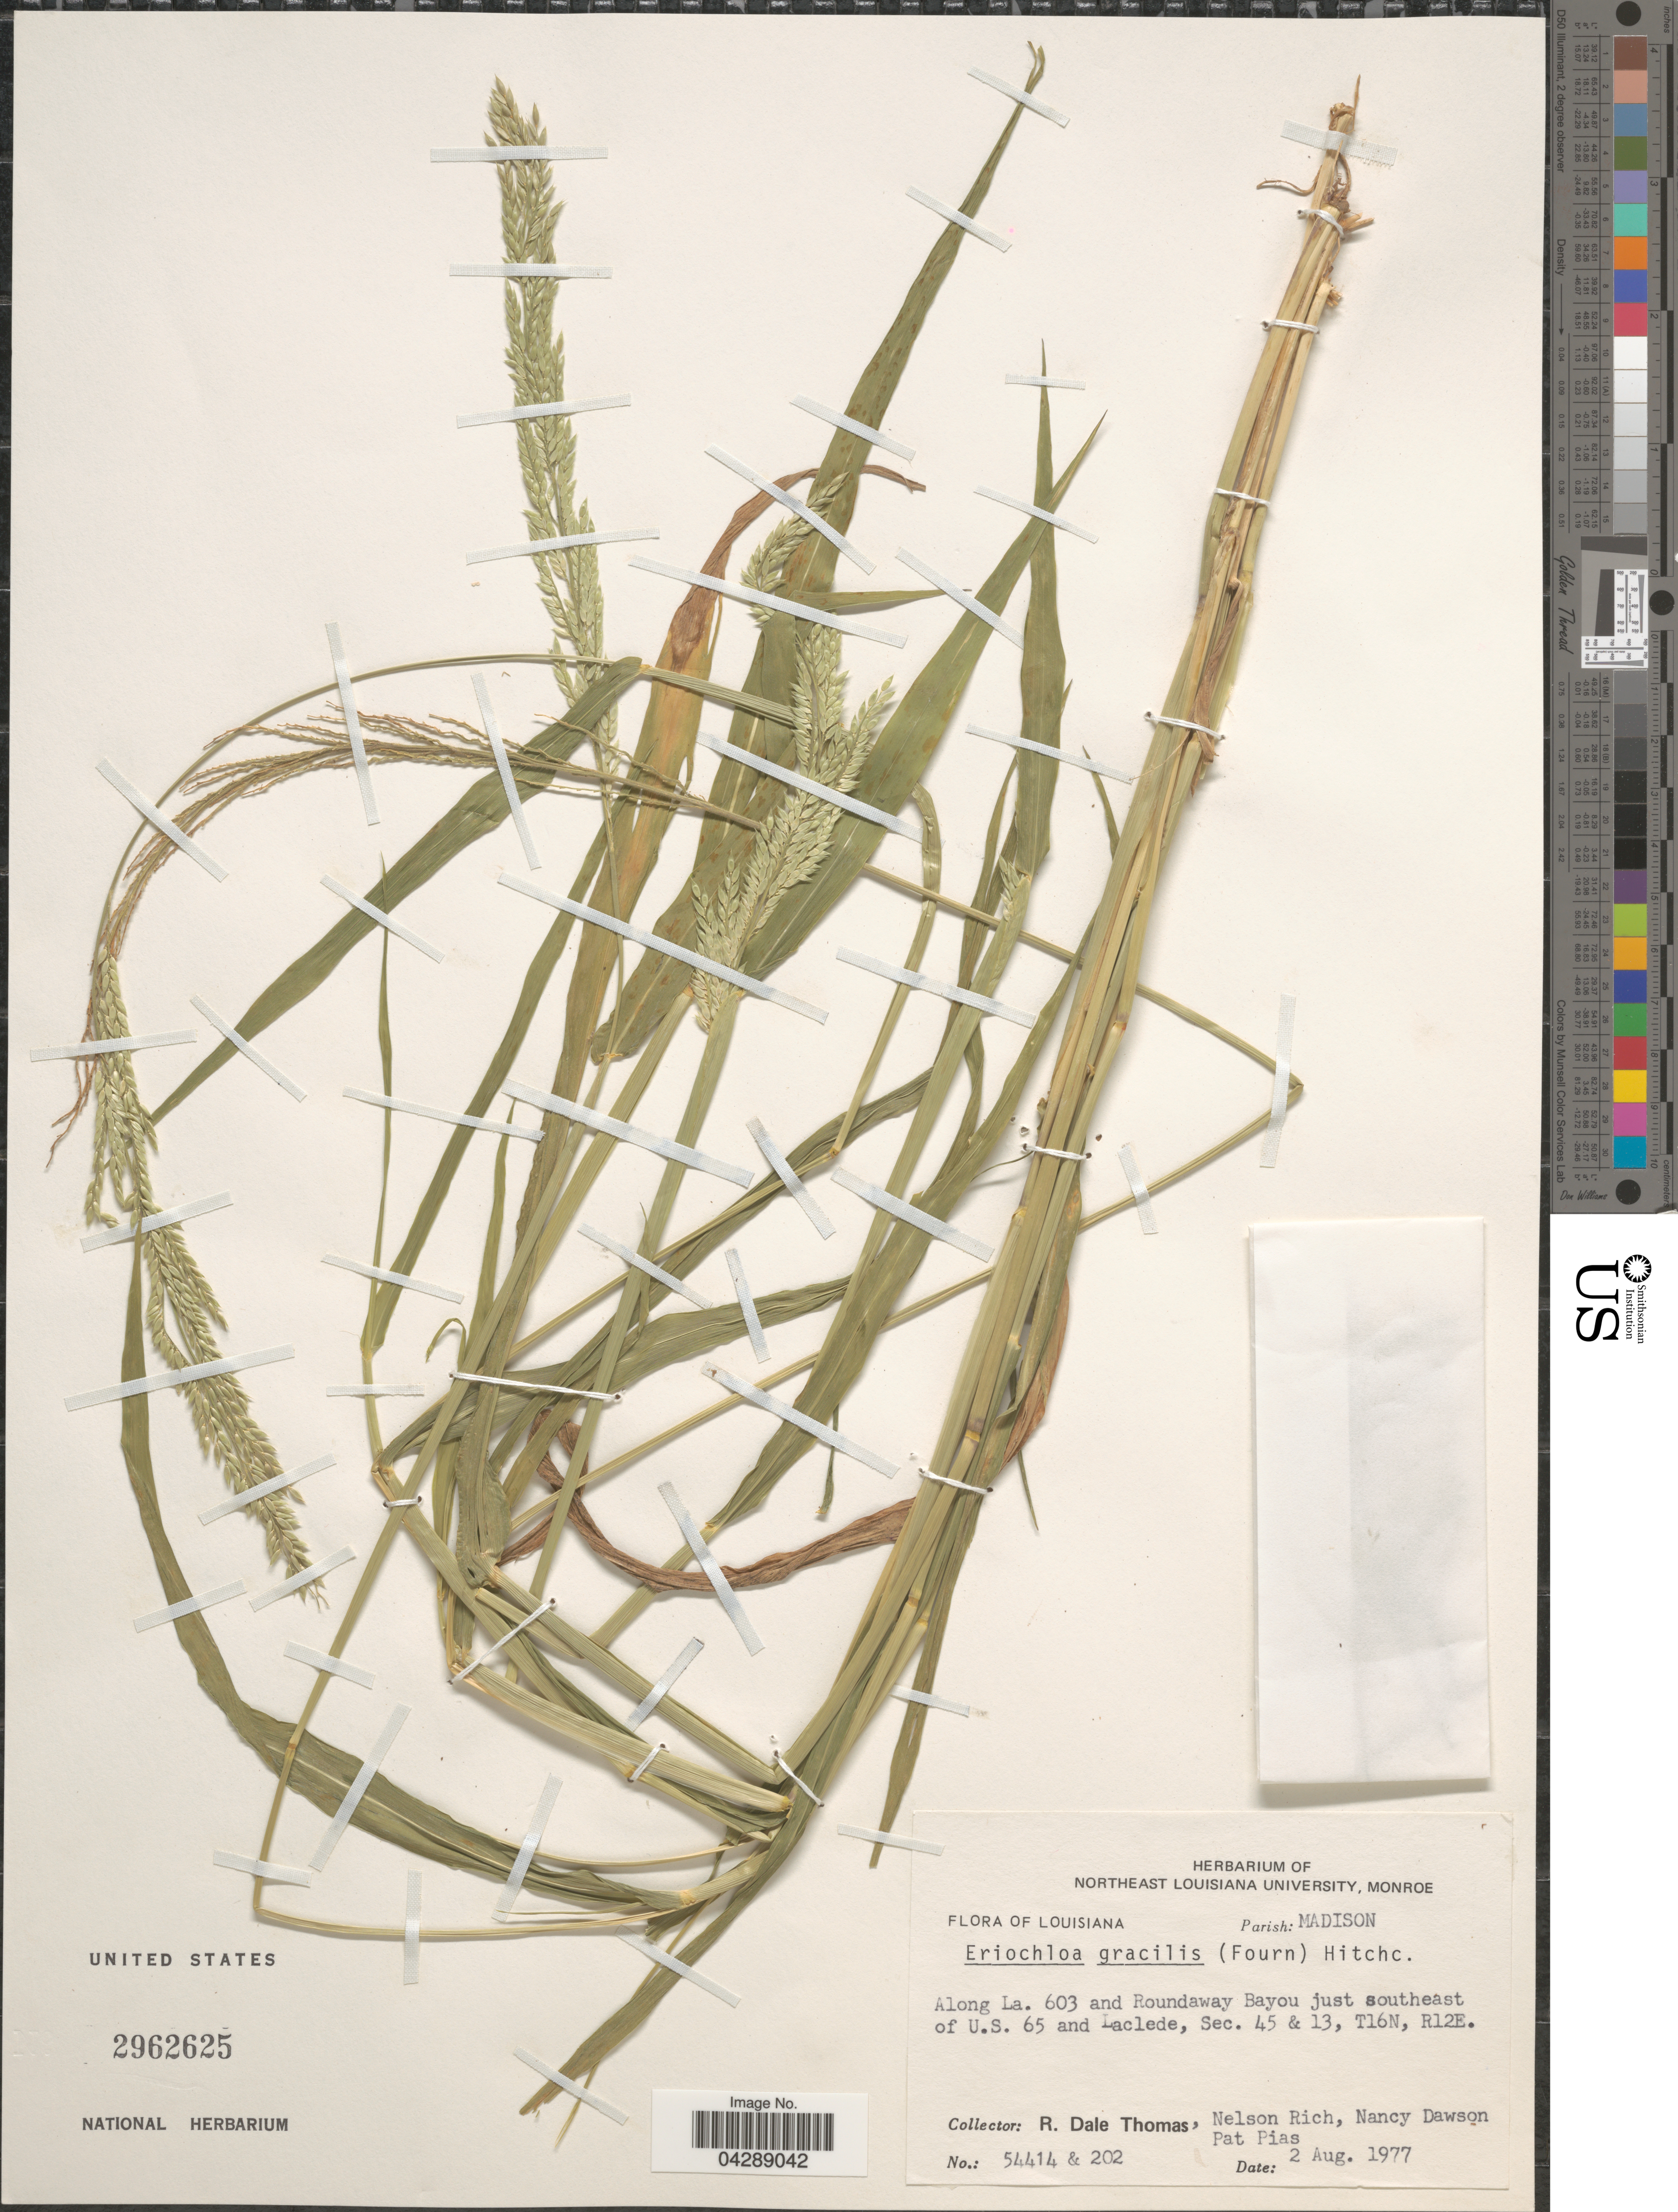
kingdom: Plantae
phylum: Tracheophyta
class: Liliopsida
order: Poales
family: Poaceae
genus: Eriochloa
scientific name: Eriochloa acuminata var. acuminata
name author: (J. Presl) Kunth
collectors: R. Thomas, N. Rich, N. Dawson & P. Pias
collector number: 54414/202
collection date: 1977-08-02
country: United States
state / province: Louisiana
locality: Parish: Madison. Along La. 603 and Roundaway Bayou just southeast of U.S. 65 and Laclede, Sec. 45 & 13, T16N, R12E.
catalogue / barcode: US 2962625